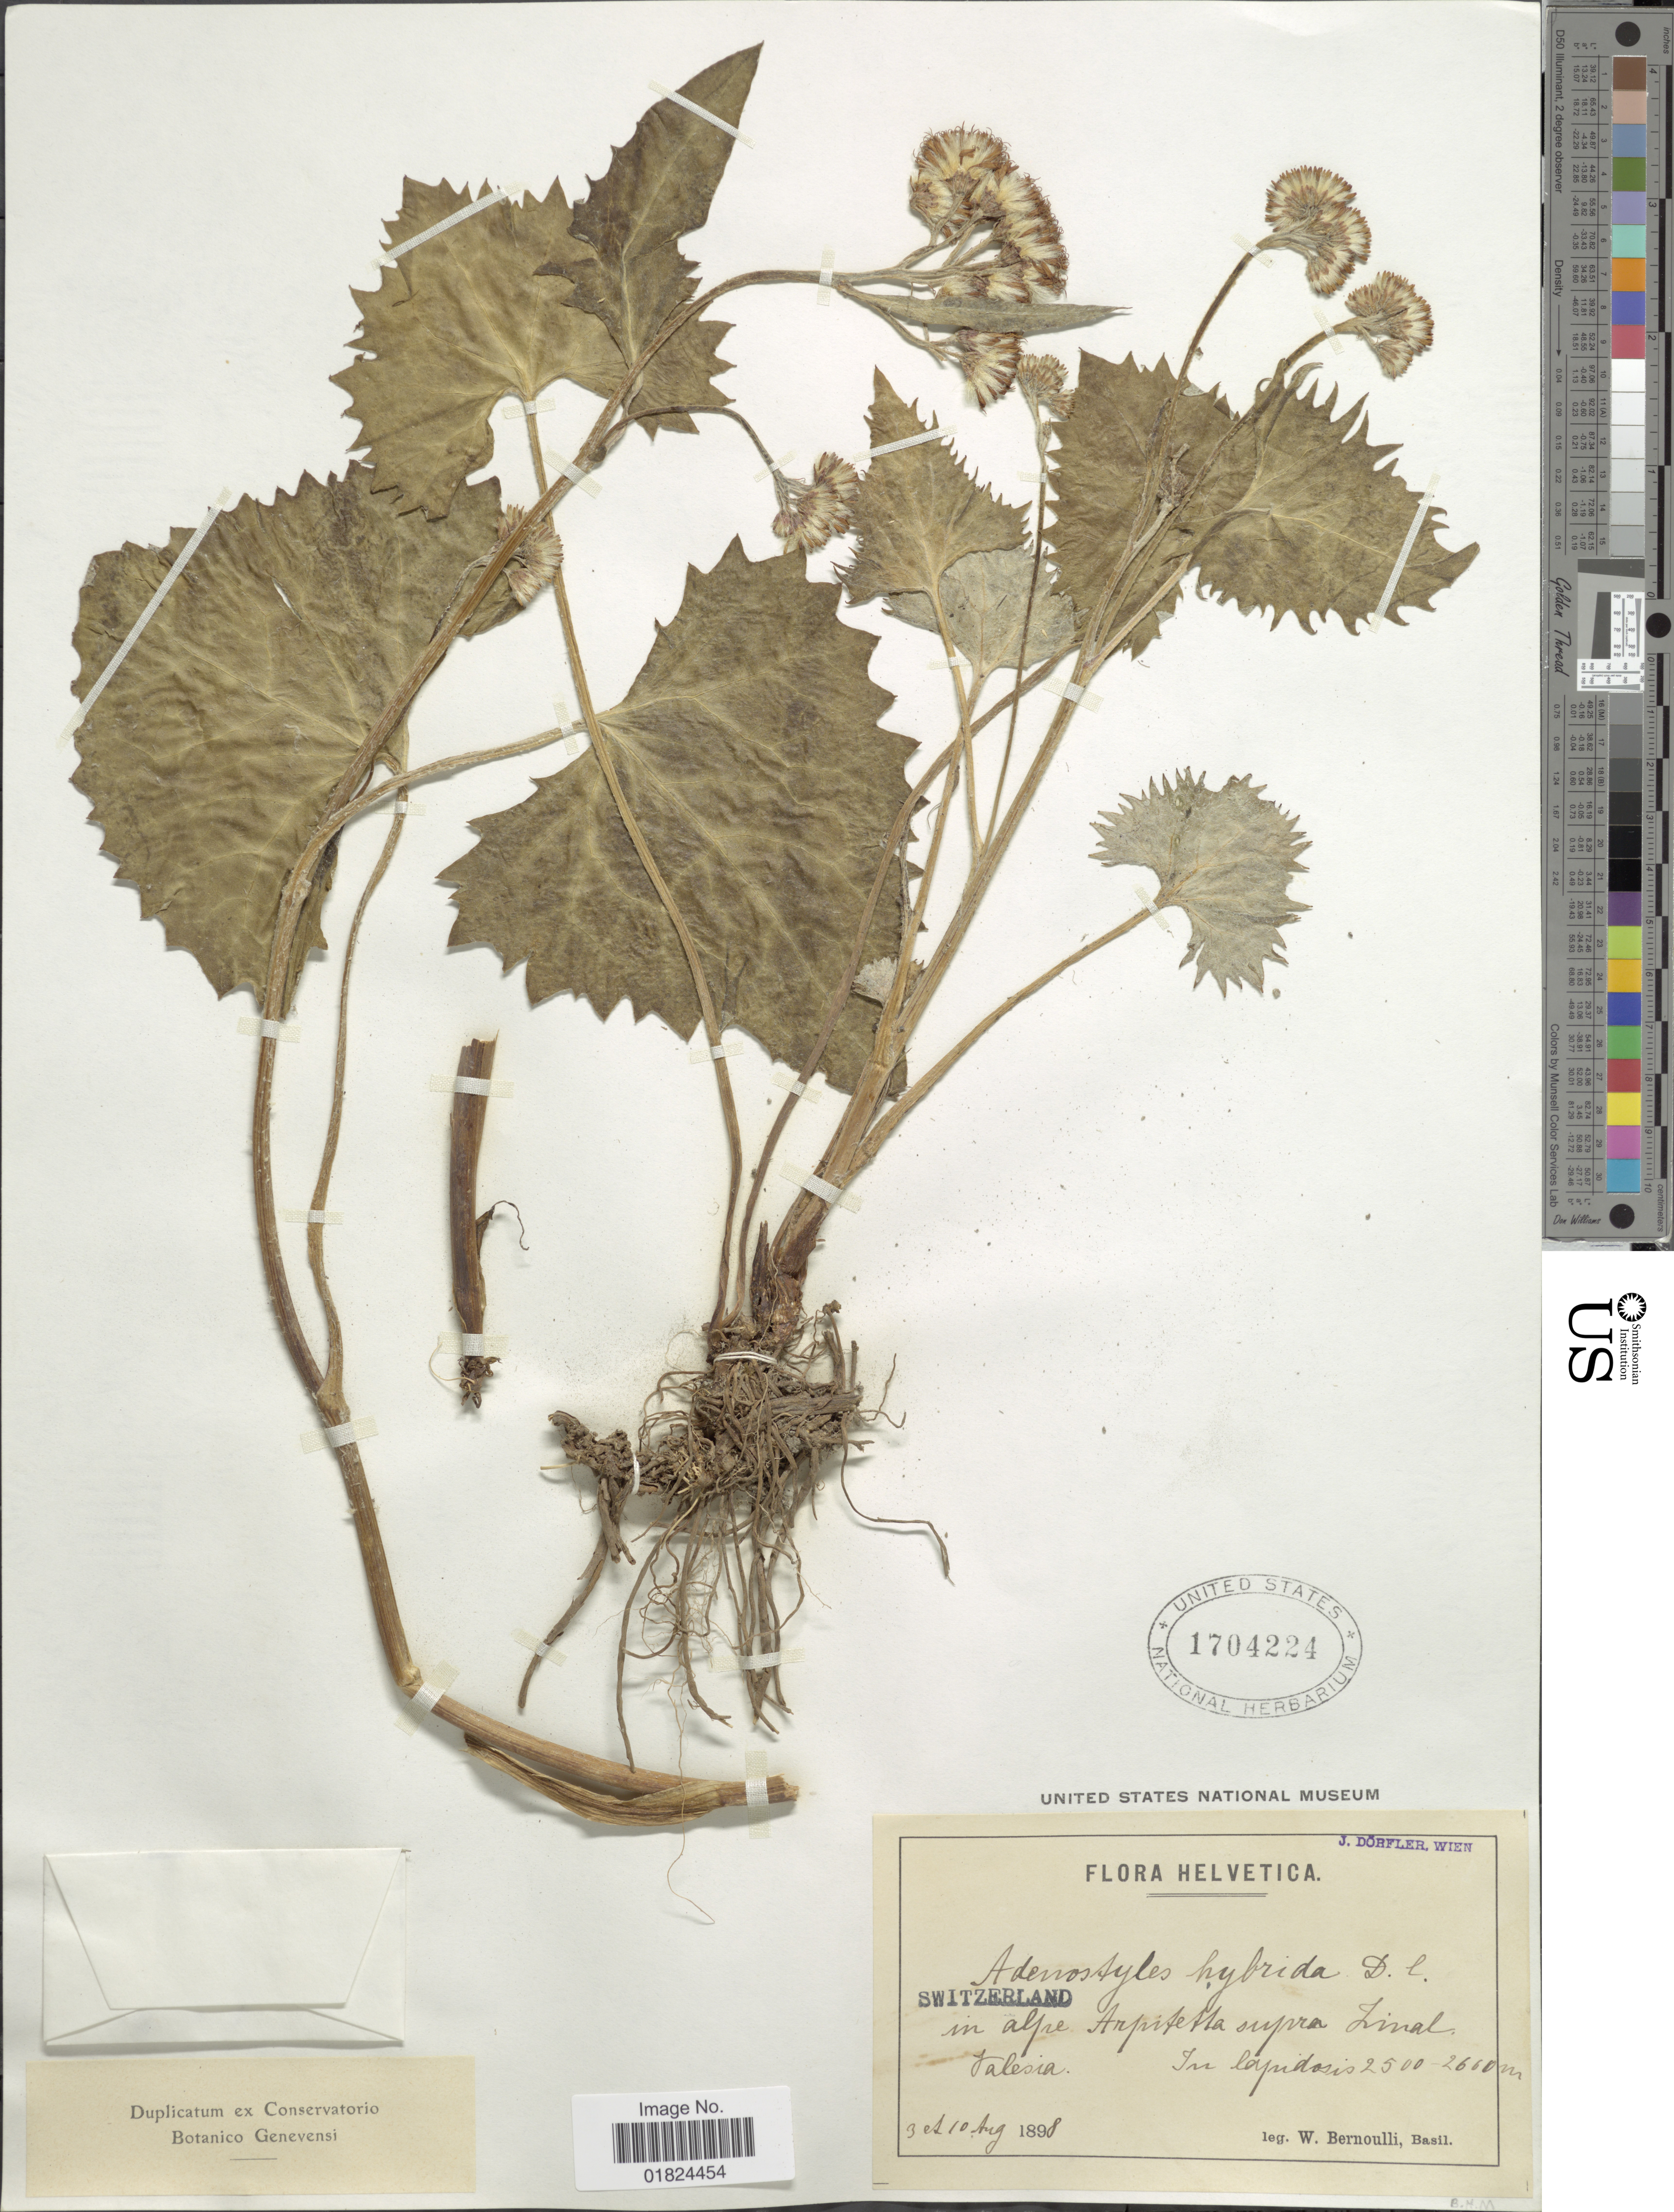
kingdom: Plantae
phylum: Tracheophyta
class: Magnoliopsida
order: Asterales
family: Asteraceae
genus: Adenostyles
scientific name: Adenostyles leucophylla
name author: (Willd.) Rchb.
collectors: W. Bernoulli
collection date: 1898-08-03/1898-08-10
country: Switzerland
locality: In alpe Arpitetla supra Zinal Valesia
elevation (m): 2500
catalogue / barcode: US 1704224